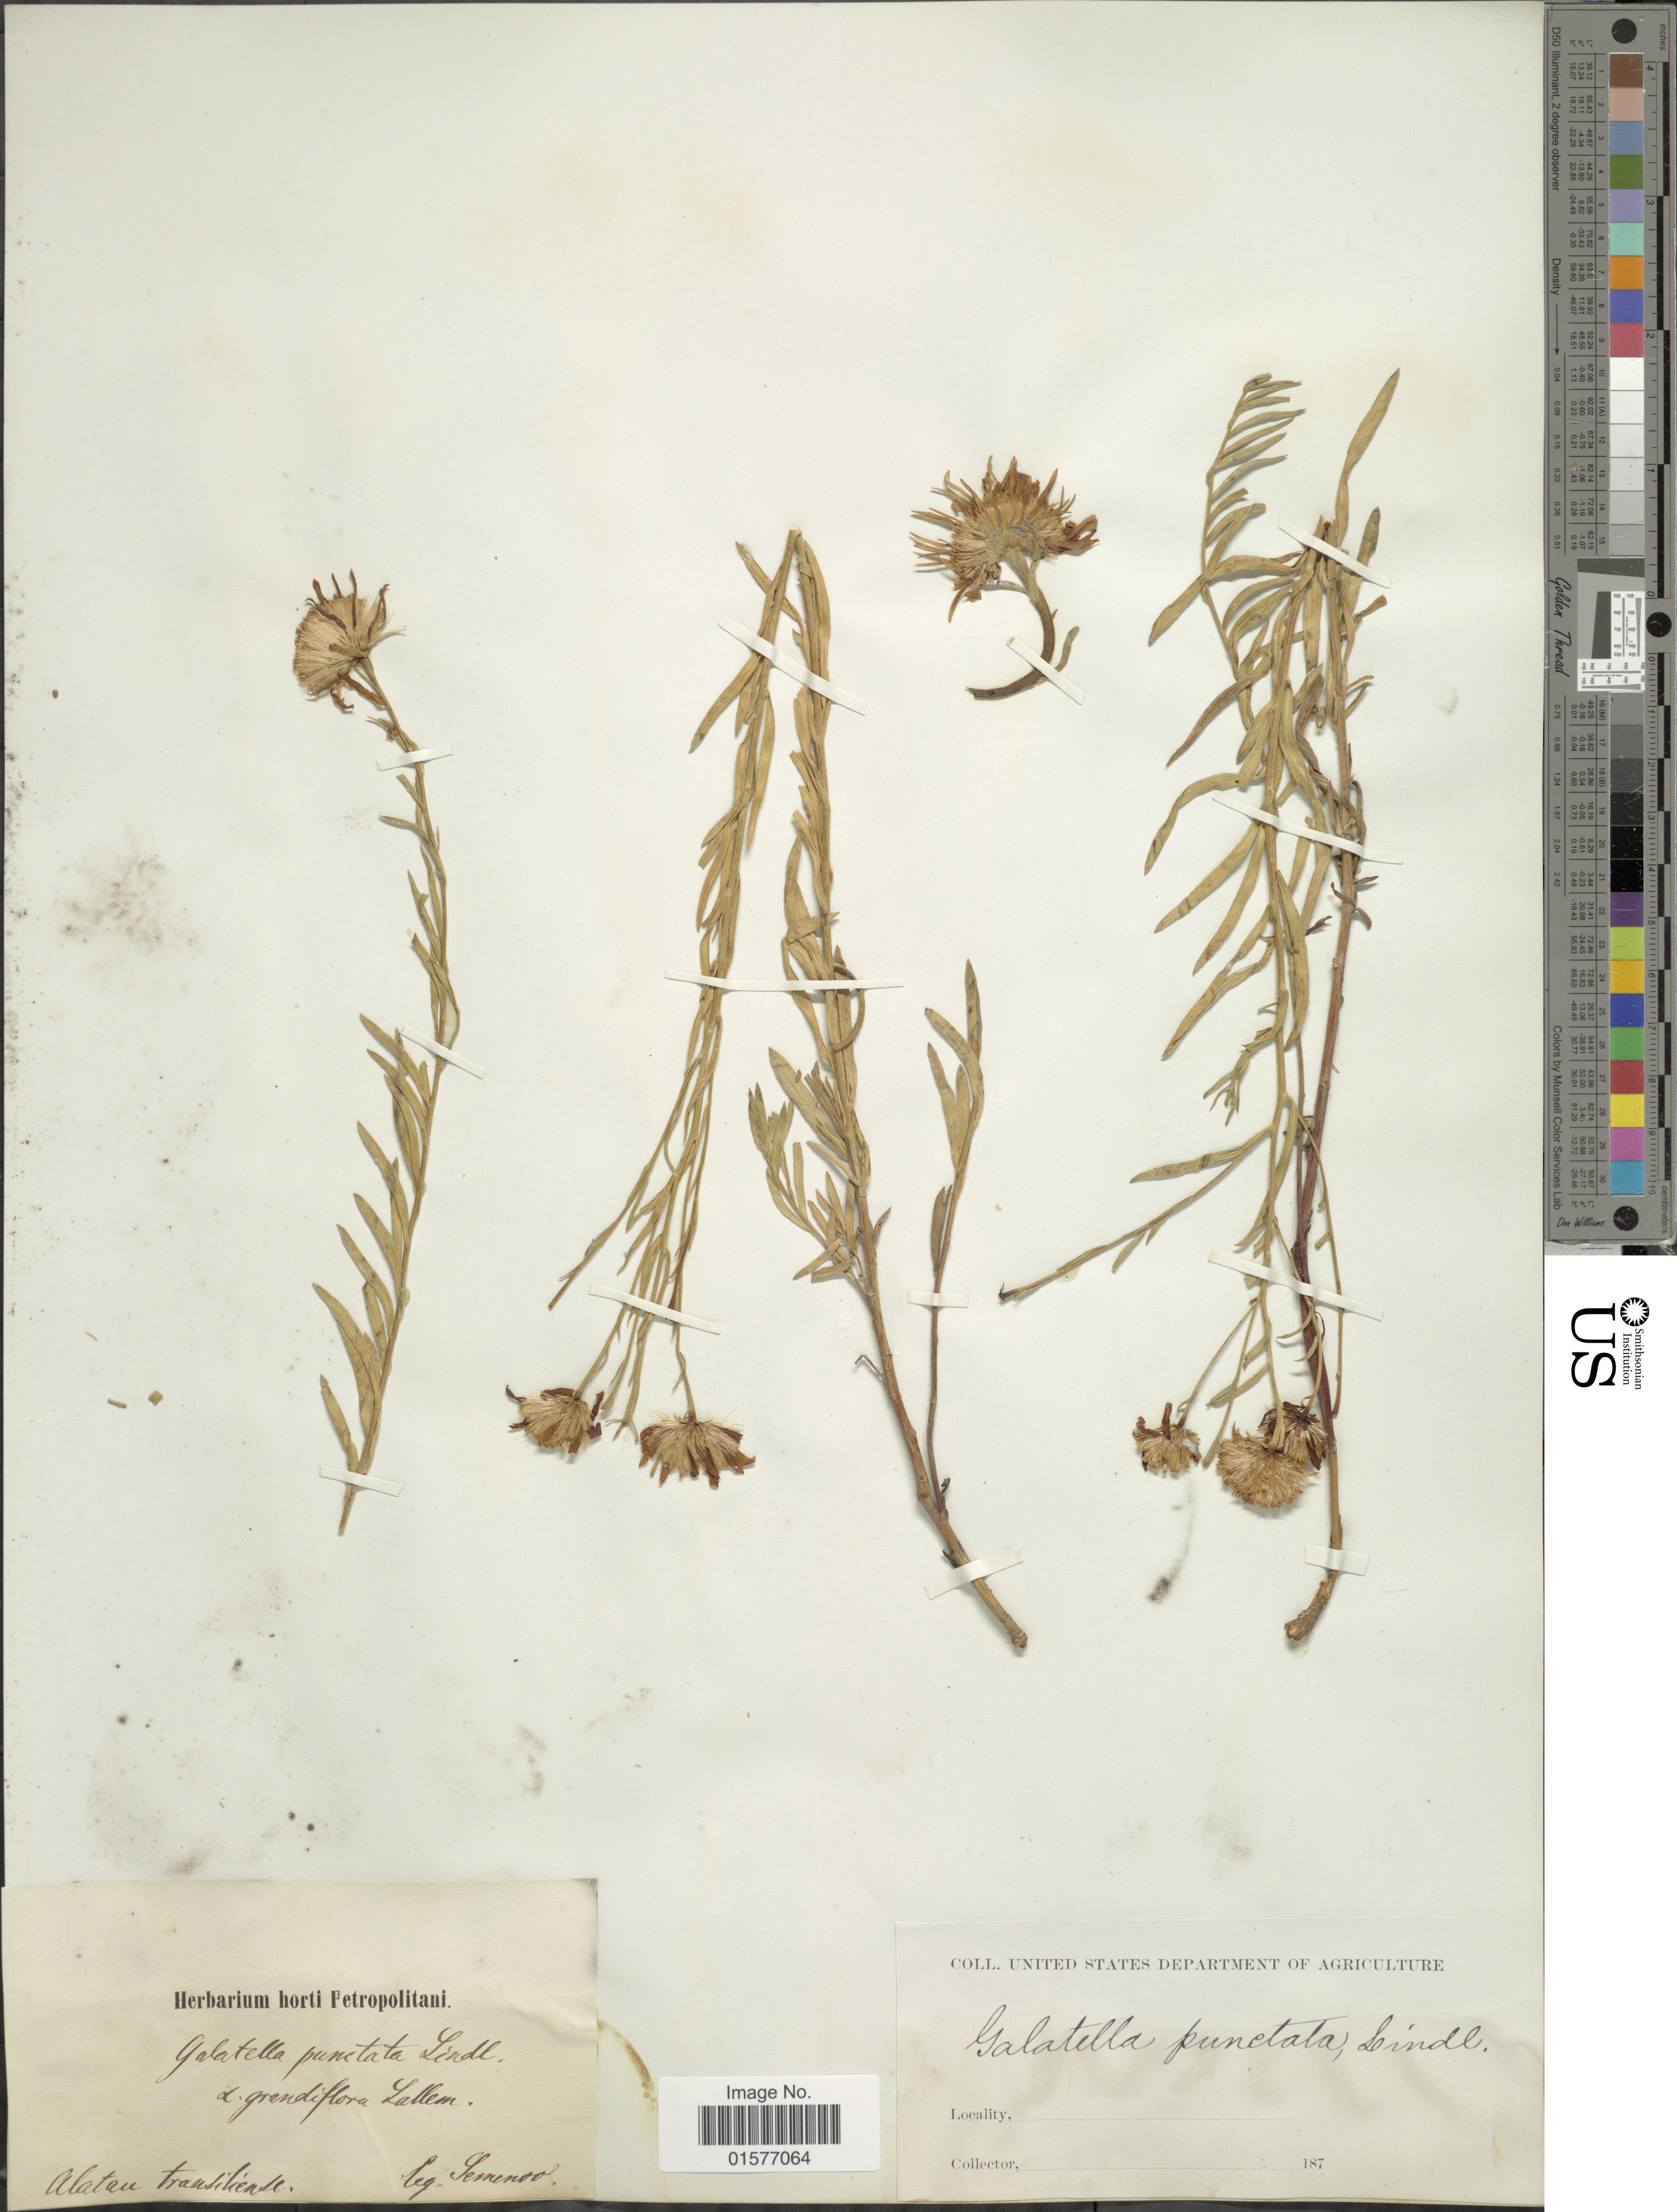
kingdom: Plantae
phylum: Tracheophyta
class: Magnoliopsida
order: Asterales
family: Asteraceae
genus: Linosyris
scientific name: Linosyris punctata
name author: (Moench) DC.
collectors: -- Semenov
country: Kazakhstan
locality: Alatau translilente